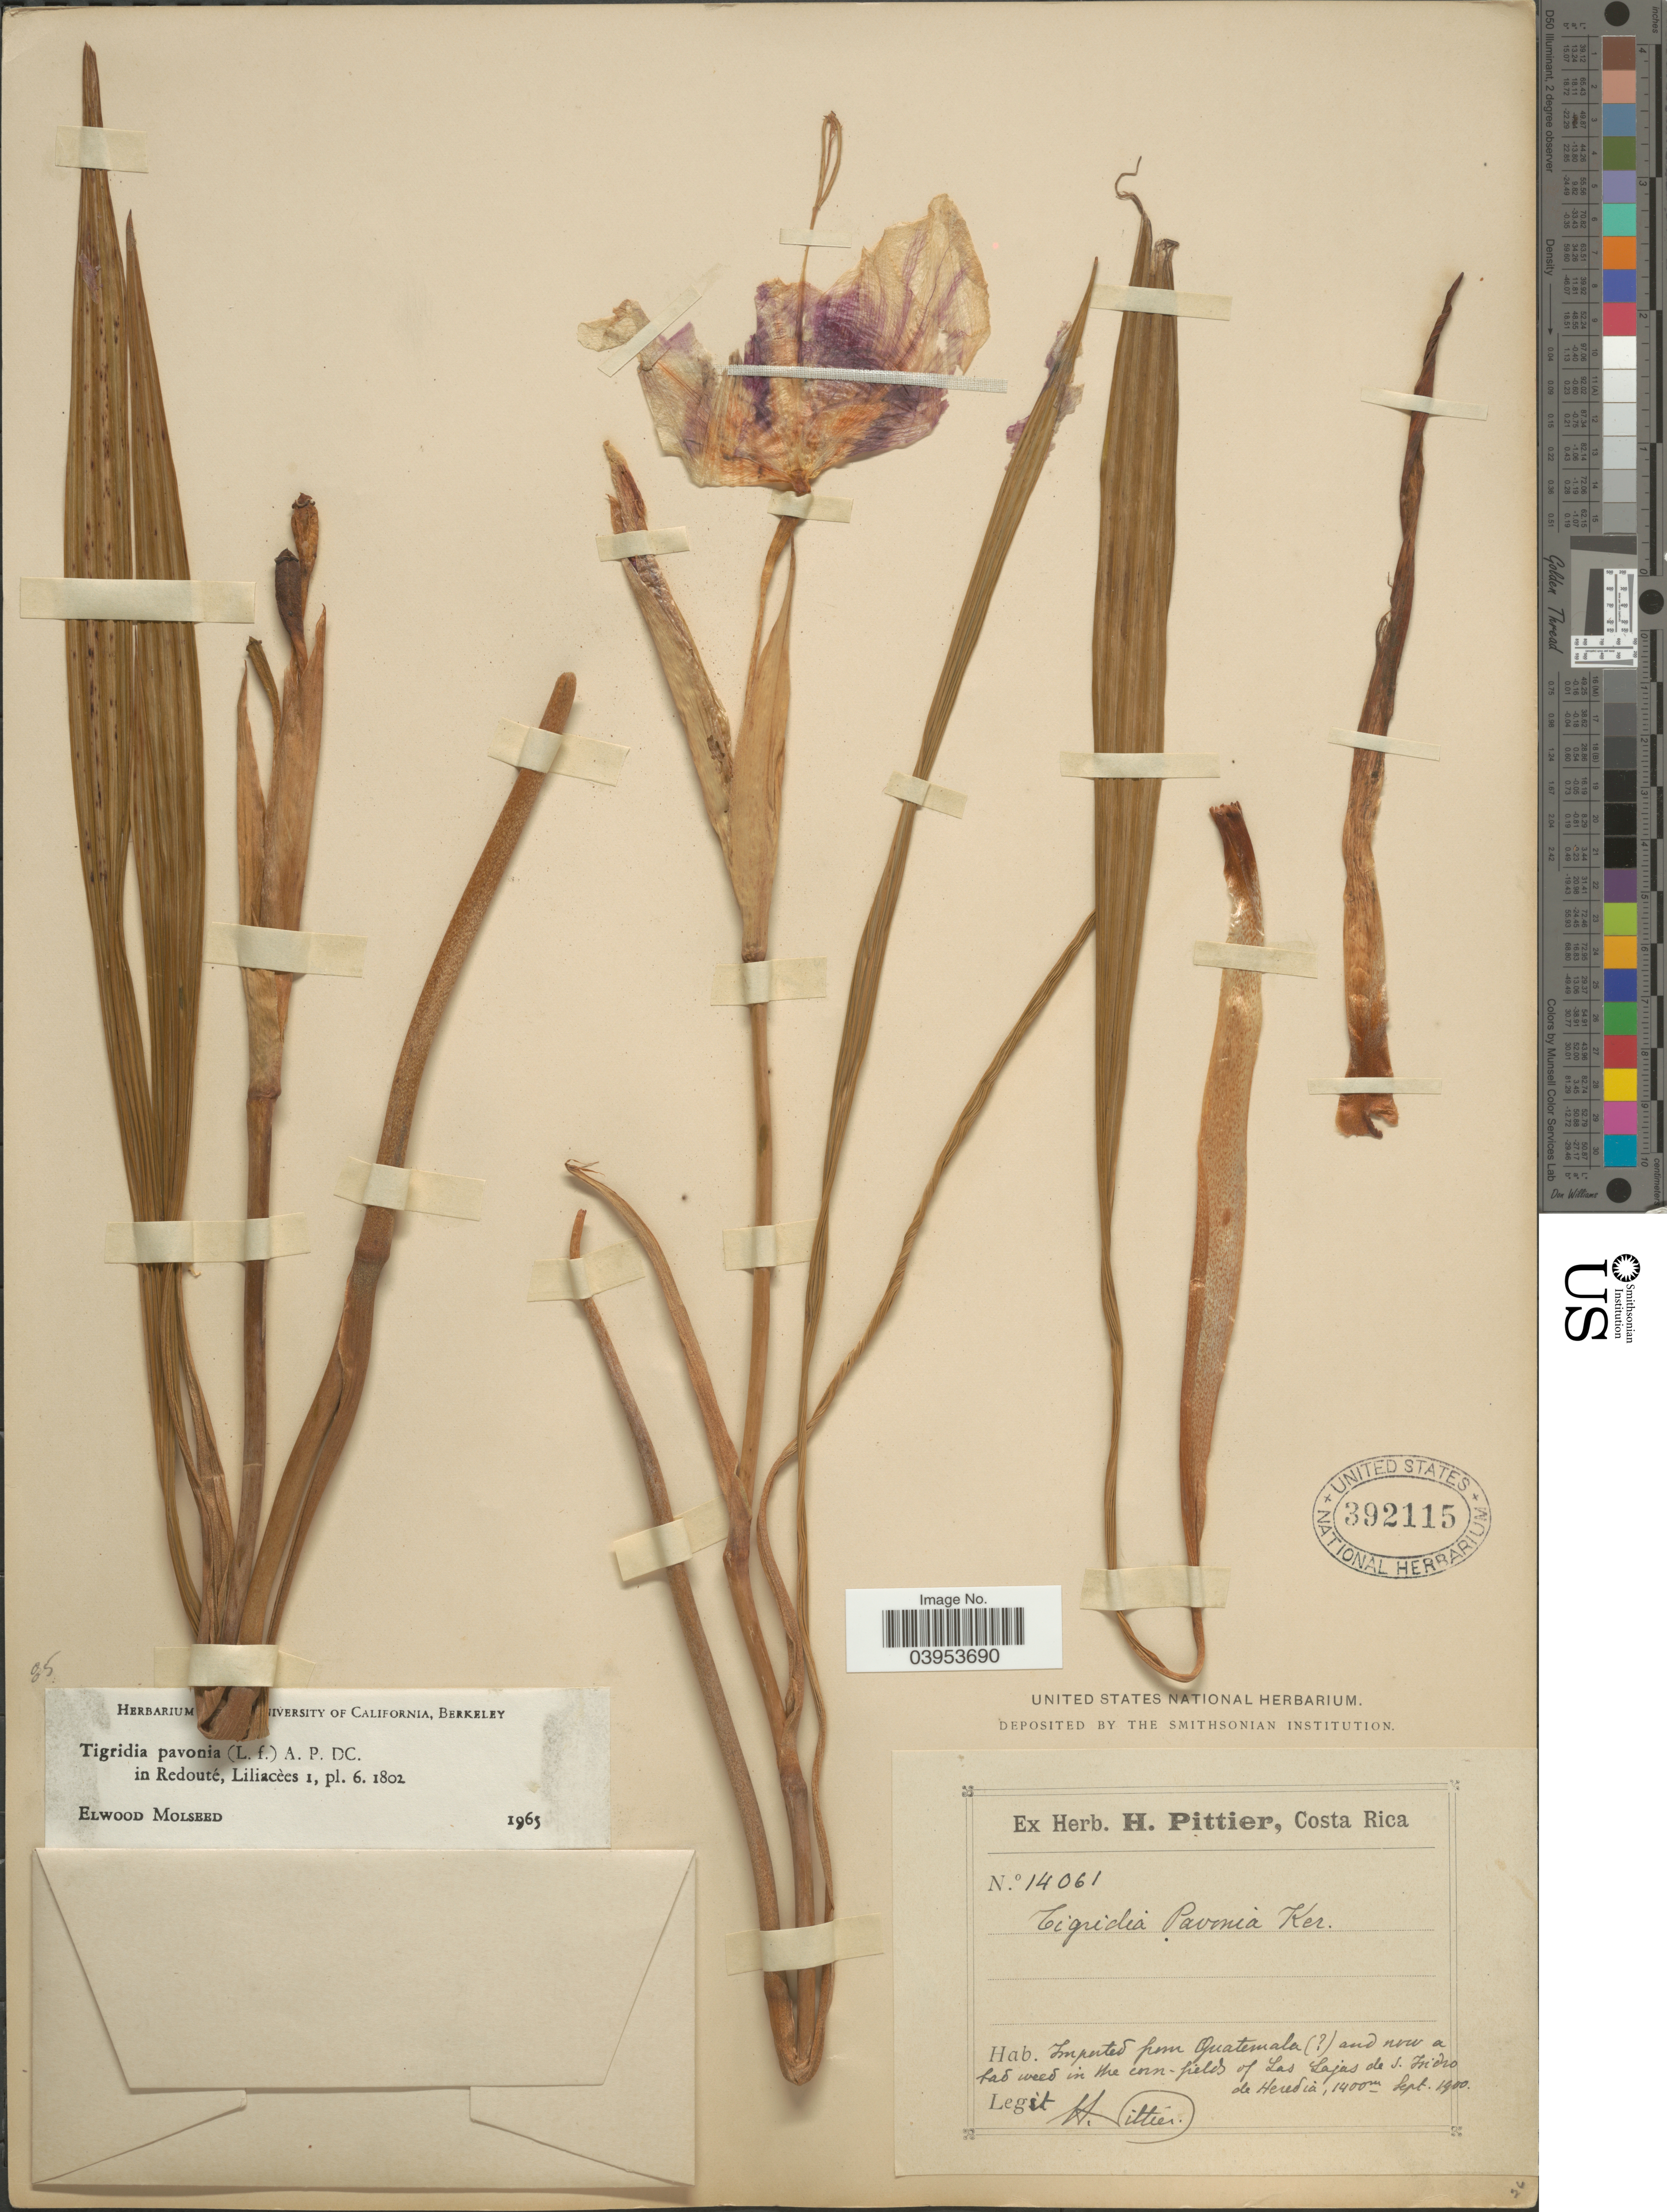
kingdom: Plantae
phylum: Tracheophyta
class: Liliopsida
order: Asparagales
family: Iridaceae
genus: Tigridia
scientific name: Tigridia pavonia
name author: (L. f.) DC.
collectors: H. F. Pittier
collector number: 14061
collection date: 1900-09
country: Costa Rica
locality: In the corn-field of Las Lajas de S. Isidro de Heredia.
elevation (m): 1400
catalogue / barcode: US 392115